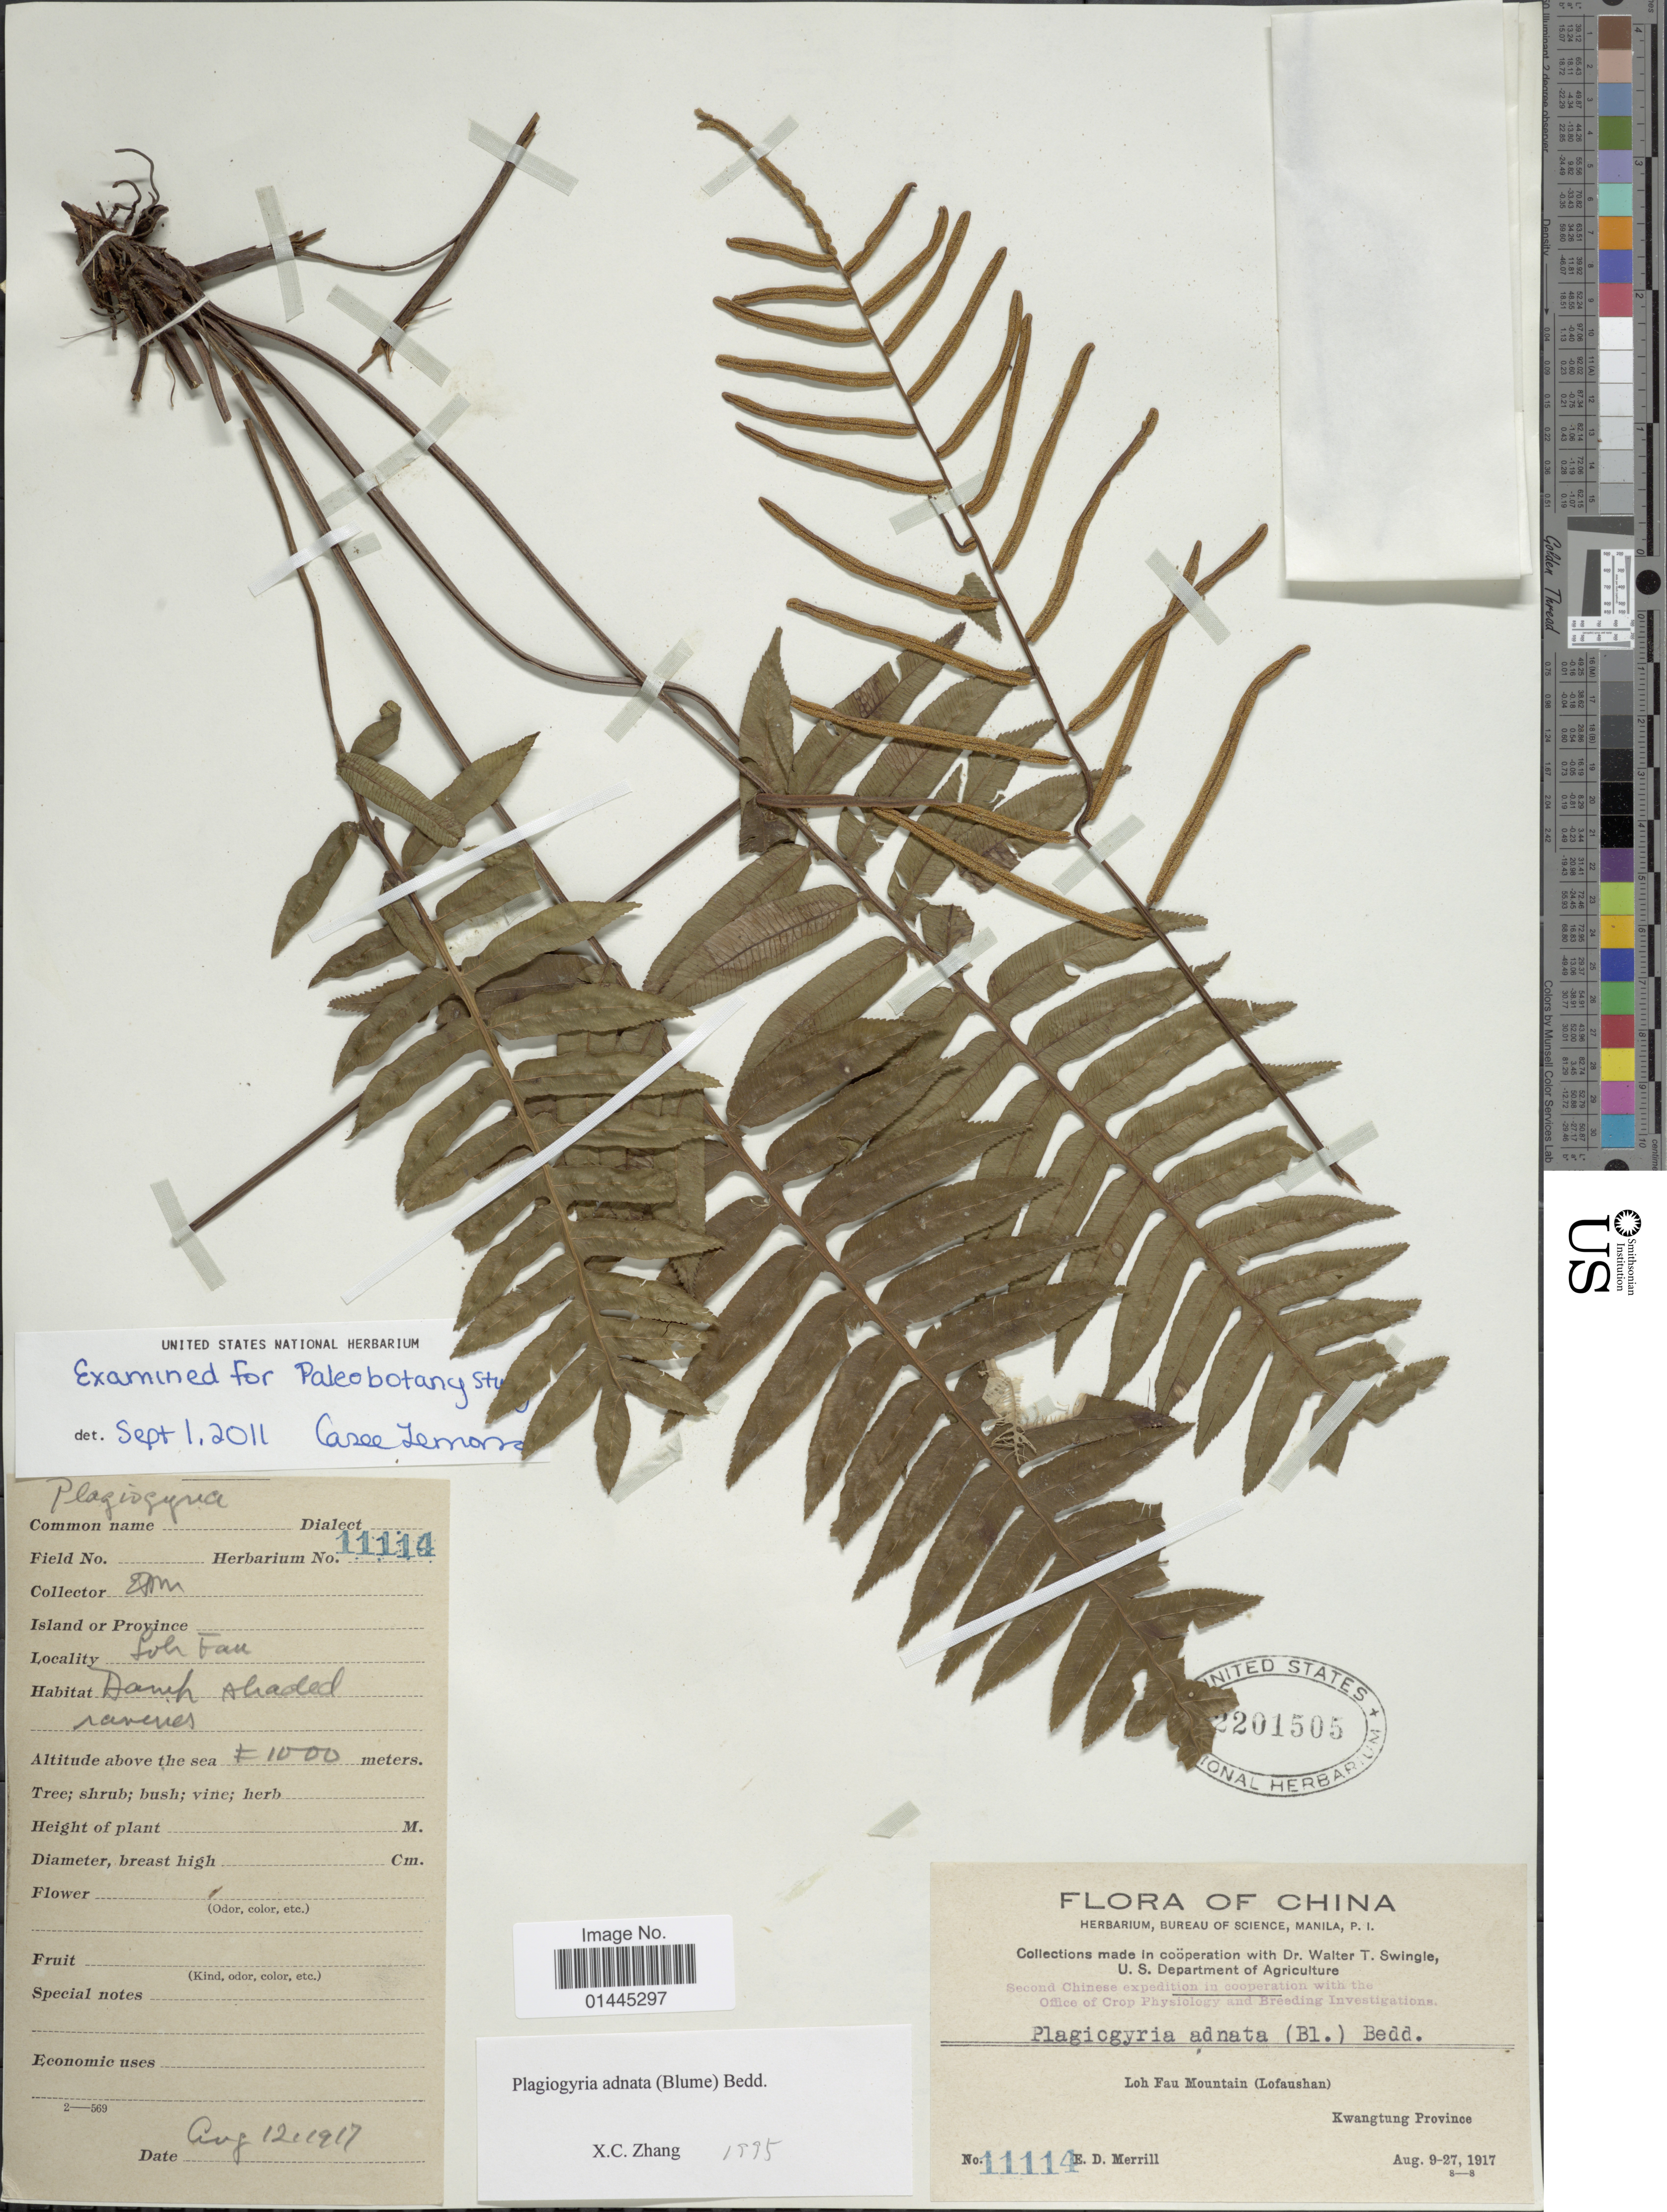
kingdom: Plantae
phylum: Tracheophyta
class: Polypodiopsida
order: Cyatheales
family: Plagiogyriaceae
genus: Plagiogyria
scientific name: Plagiogyria adnata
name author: (Blume) Bedd.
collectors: E. D. Merrill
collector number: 11114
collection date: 1917-08-12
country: China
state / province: Guangdong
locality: Loh Fau Mountain (Lofaushan), Kwangtung Province, Loh Fau, damp shaded ravines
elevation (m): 1000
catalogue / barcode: US 2201505